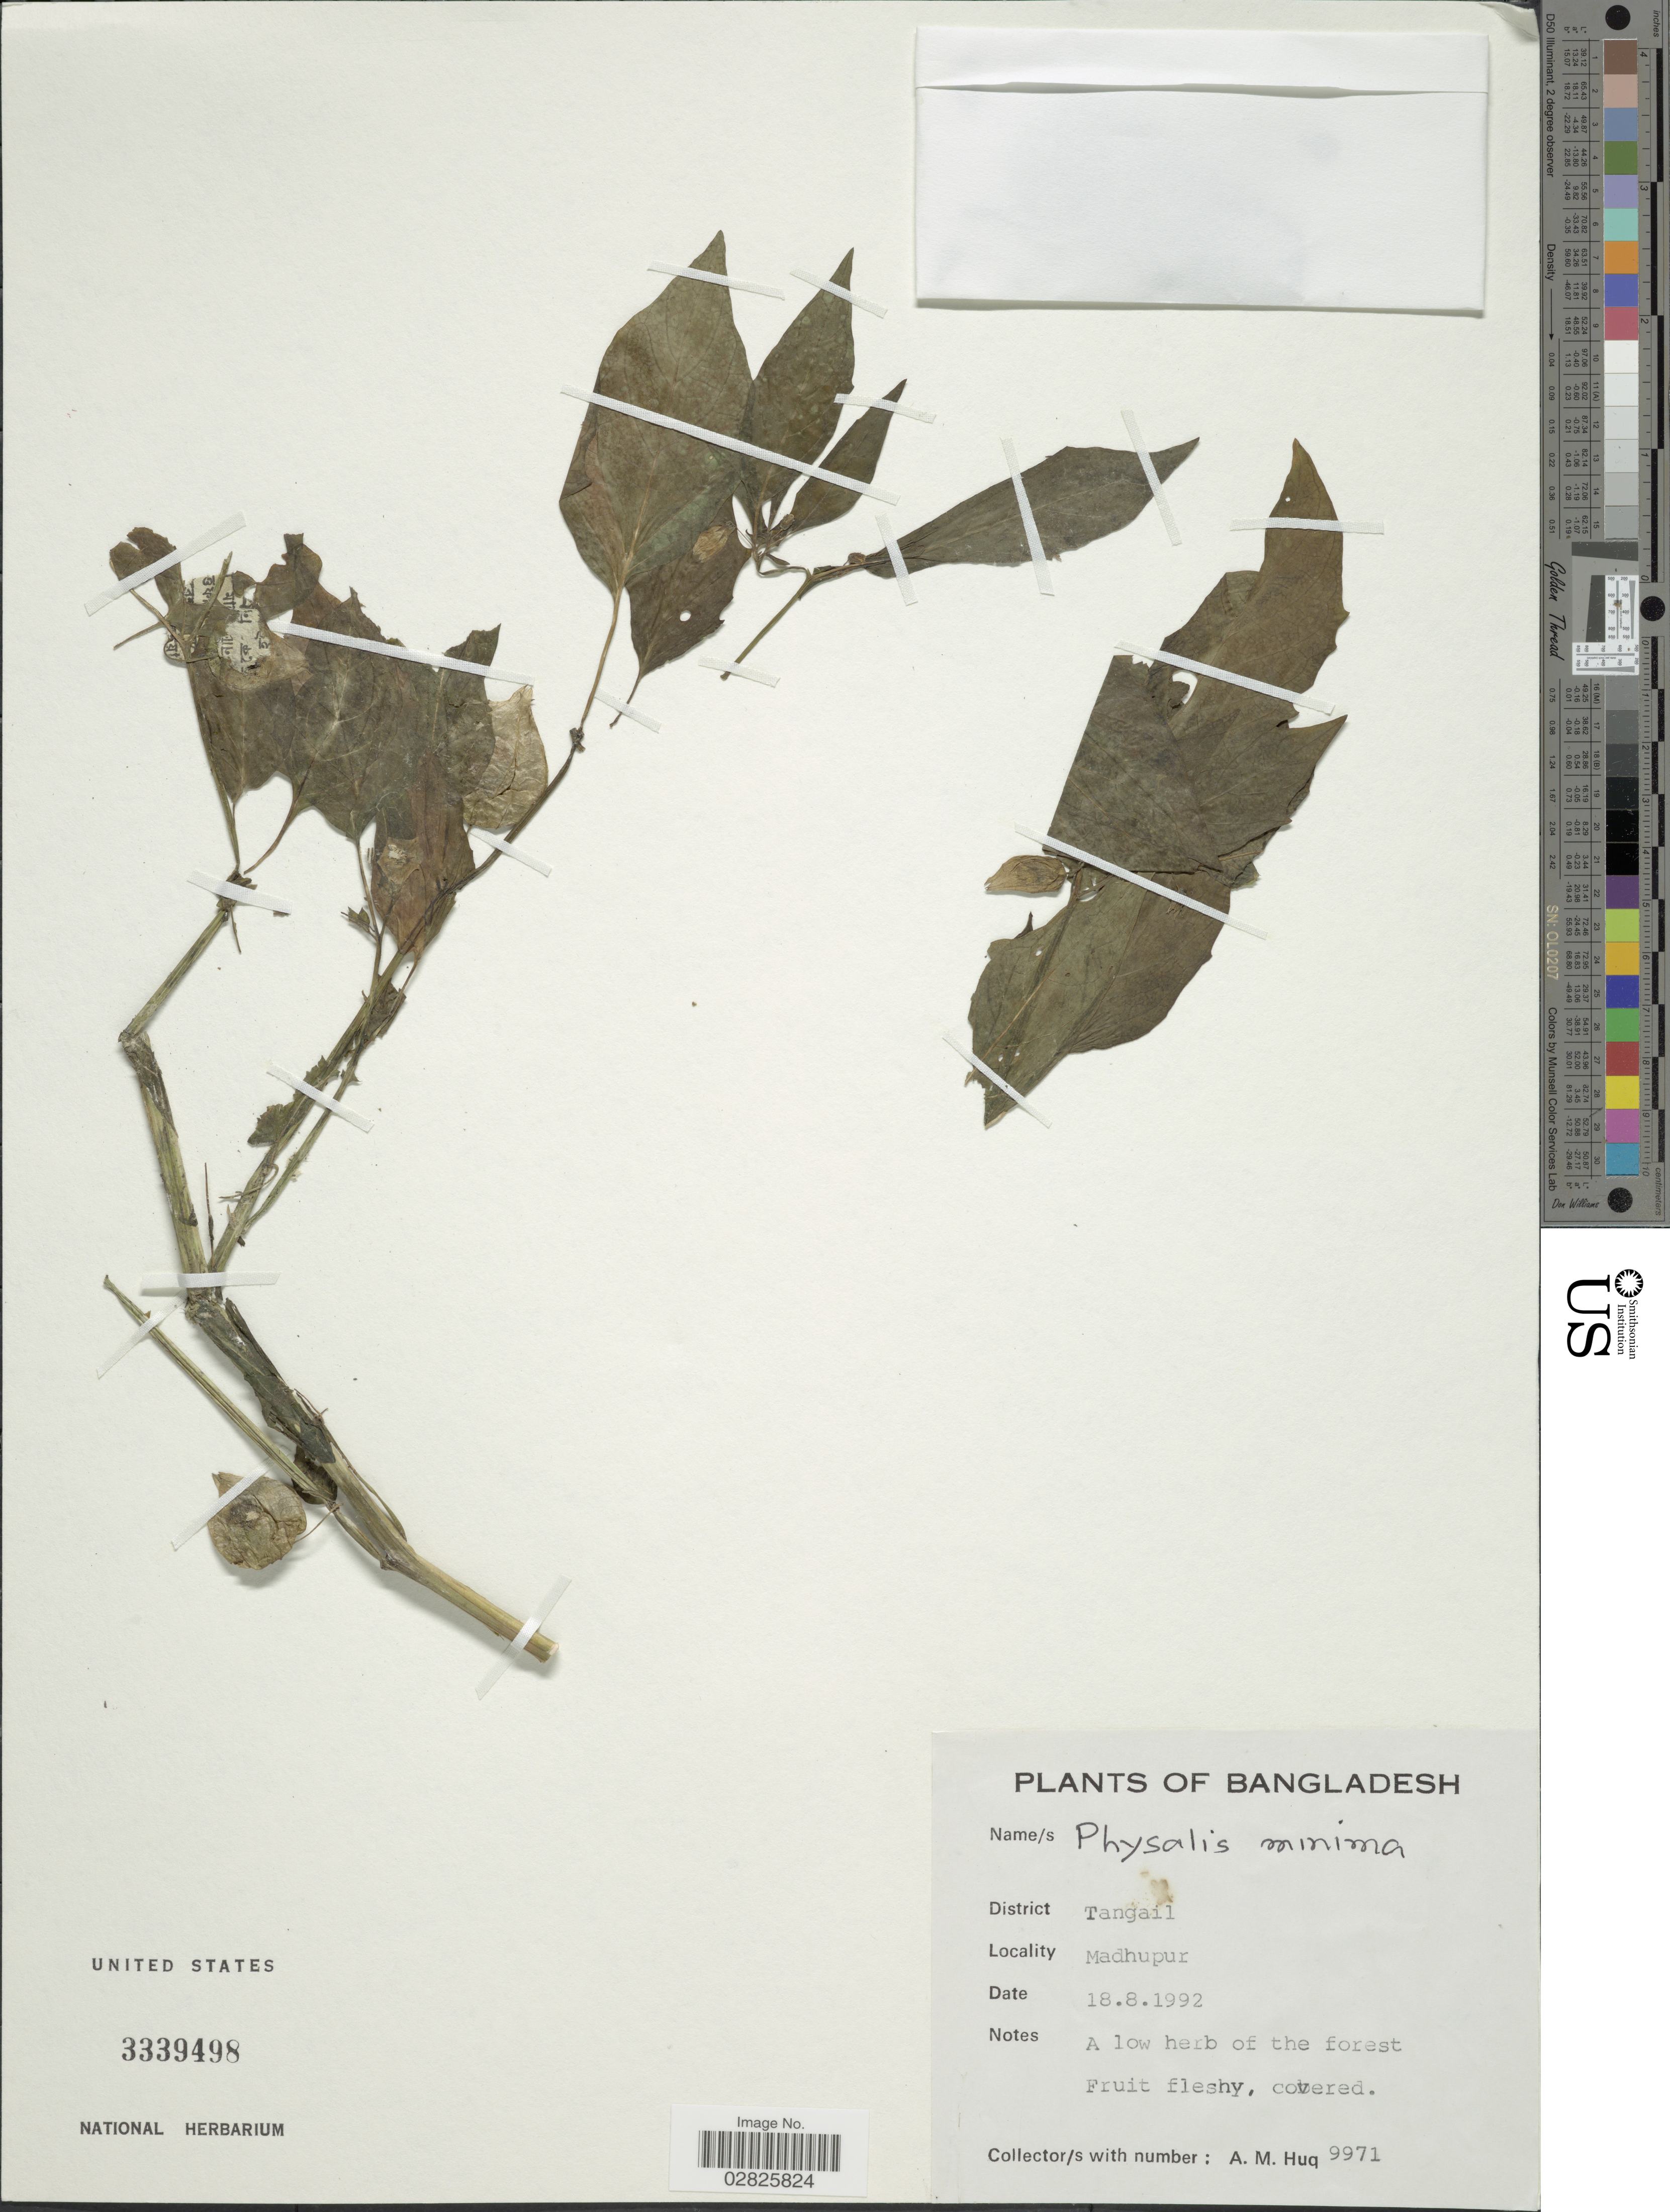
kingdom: Plantae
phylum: Tracheophyta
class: Magnoliopsida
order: Solanales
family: Solanaceae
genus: Physalis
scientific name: Physalis minima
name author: L.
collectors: A. M. Huq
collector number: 9971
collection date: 1992-08-18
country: Bangladesh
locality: Tangail. Madhupur.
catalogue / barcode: US 3339498